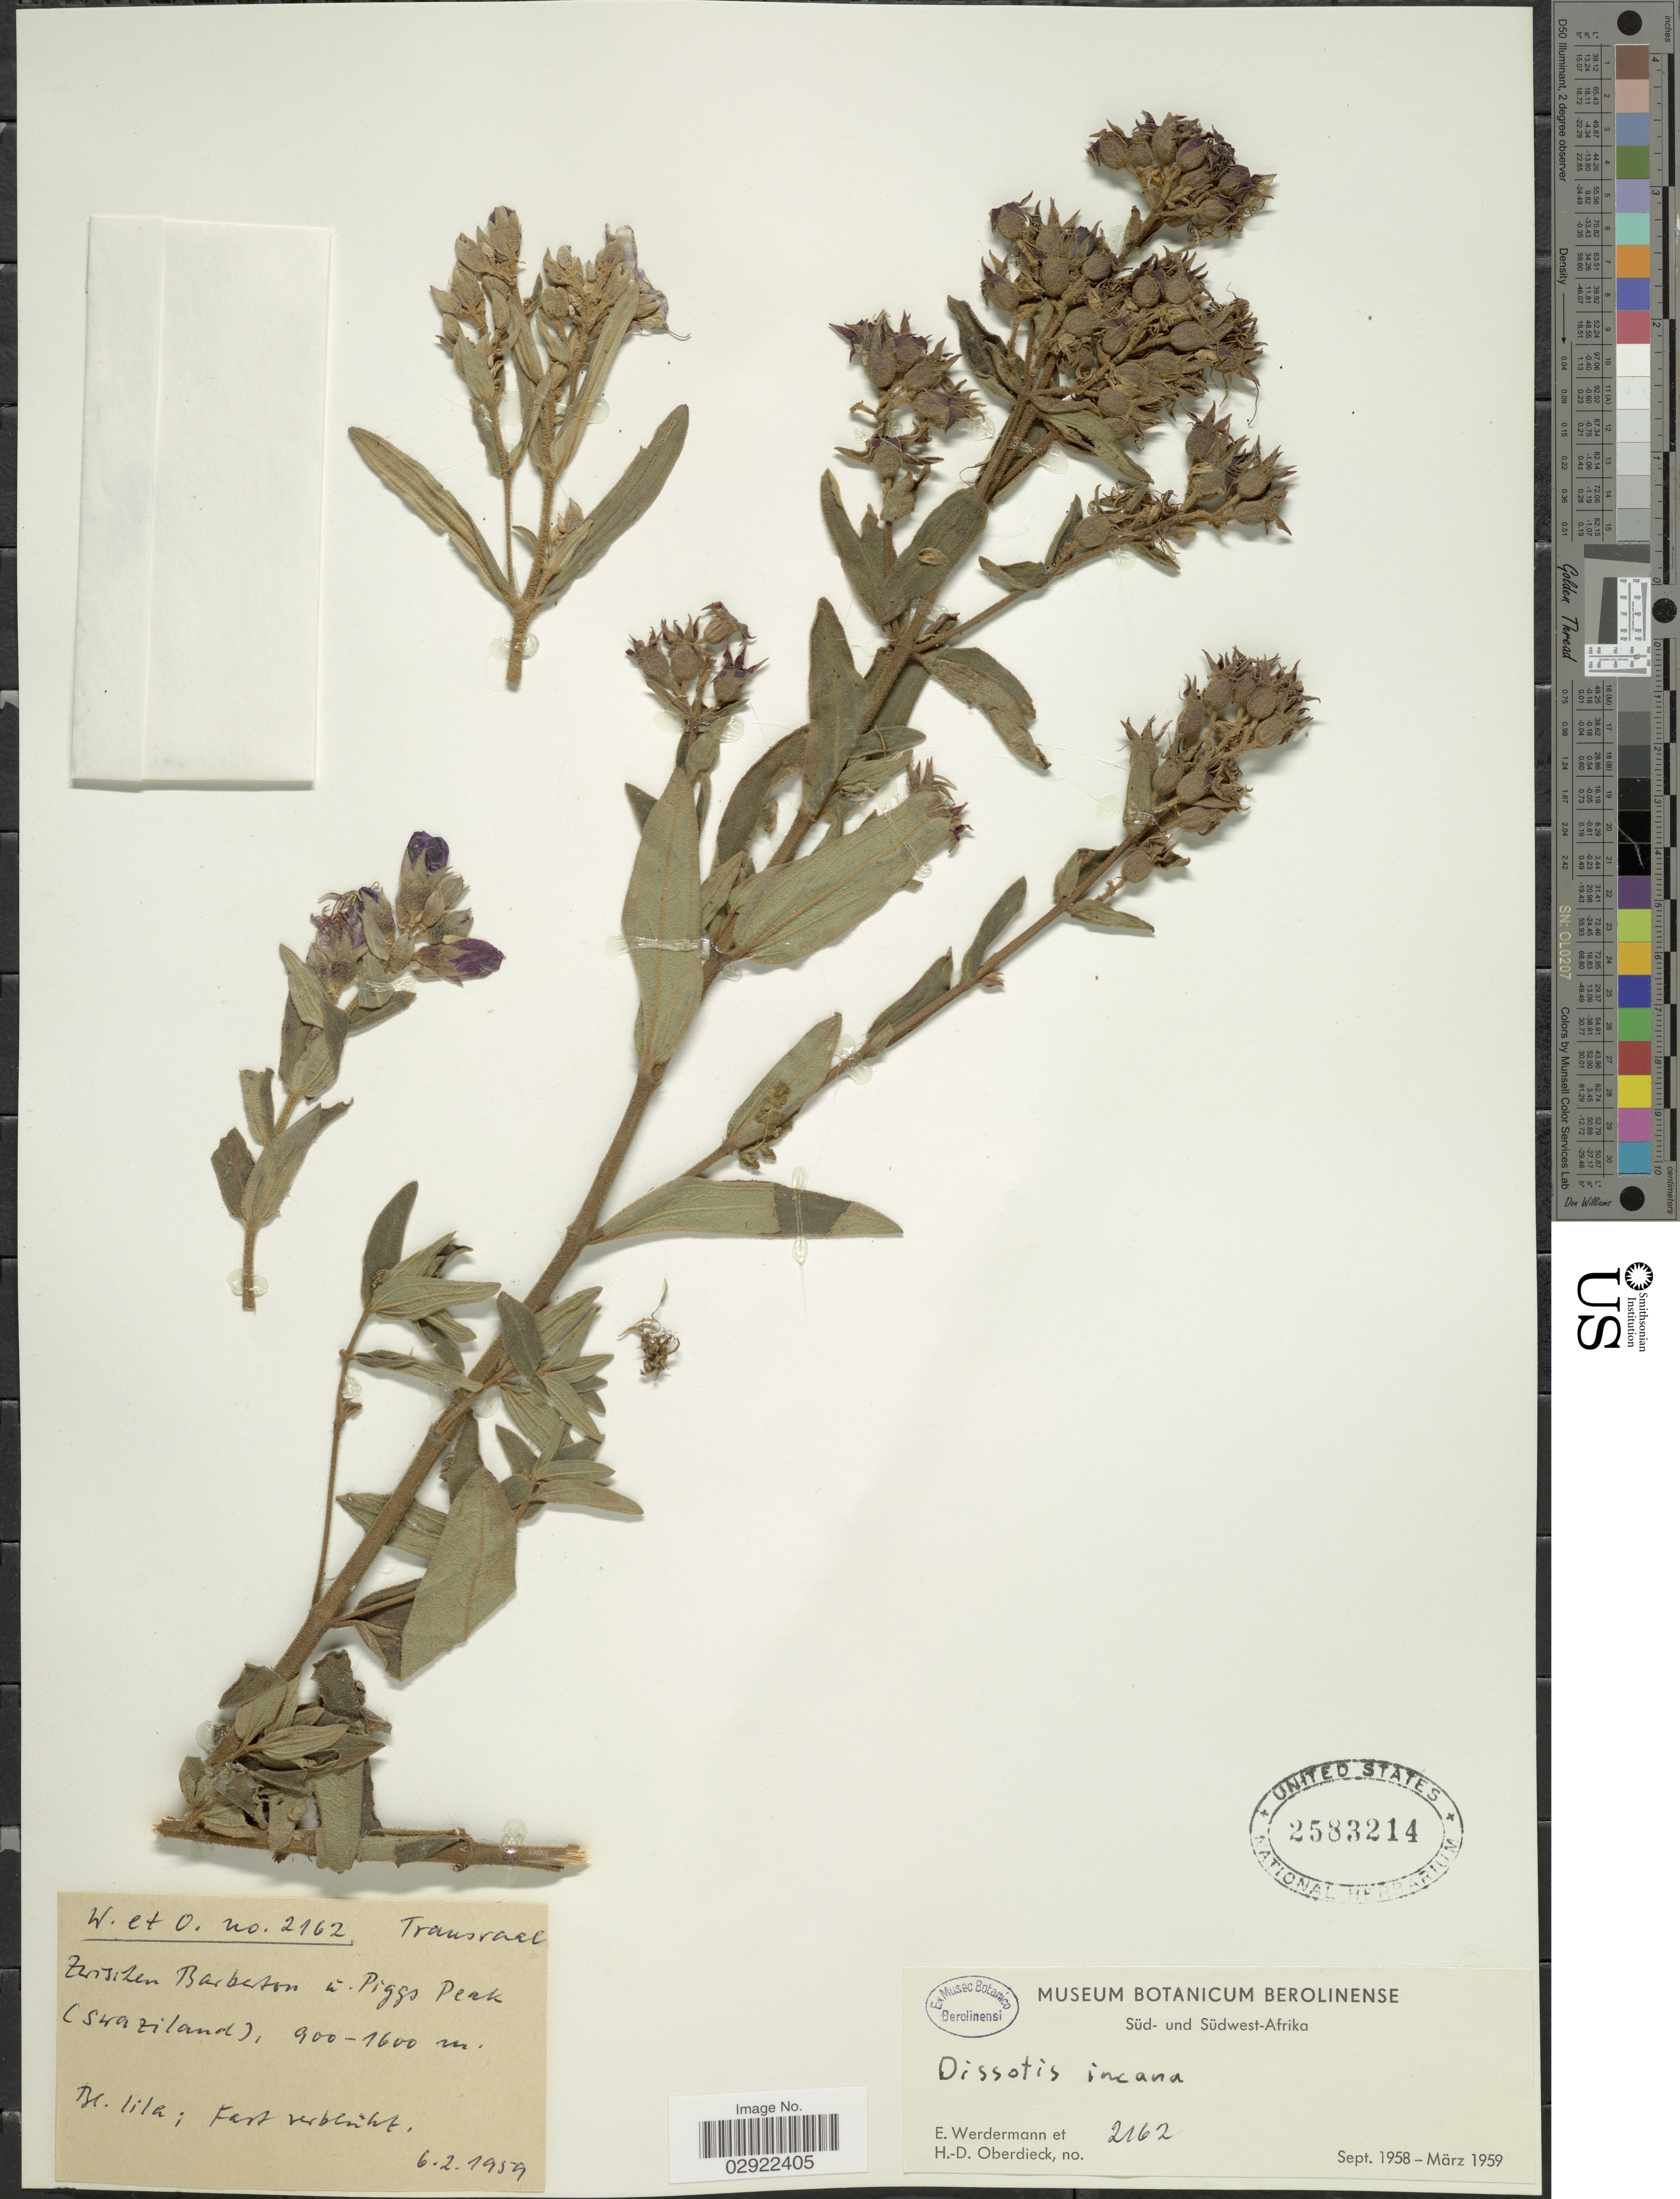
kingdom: Plantae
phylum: Tracheophyta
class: Magnoliopsida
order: Myrtales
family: Melastomataceae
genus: Argyrella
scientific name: Argyrella canescens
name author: (Graham) Harv.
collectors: E. Werdermann & H. Oberdieck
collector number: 2162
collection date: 1959-02-06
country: Eswatini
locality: Transvaal. Zwischen Barberton à Piggs Peak (Swaziland). Süd- und Südwest-Afrika.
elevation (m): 900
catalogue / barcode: US 2583214